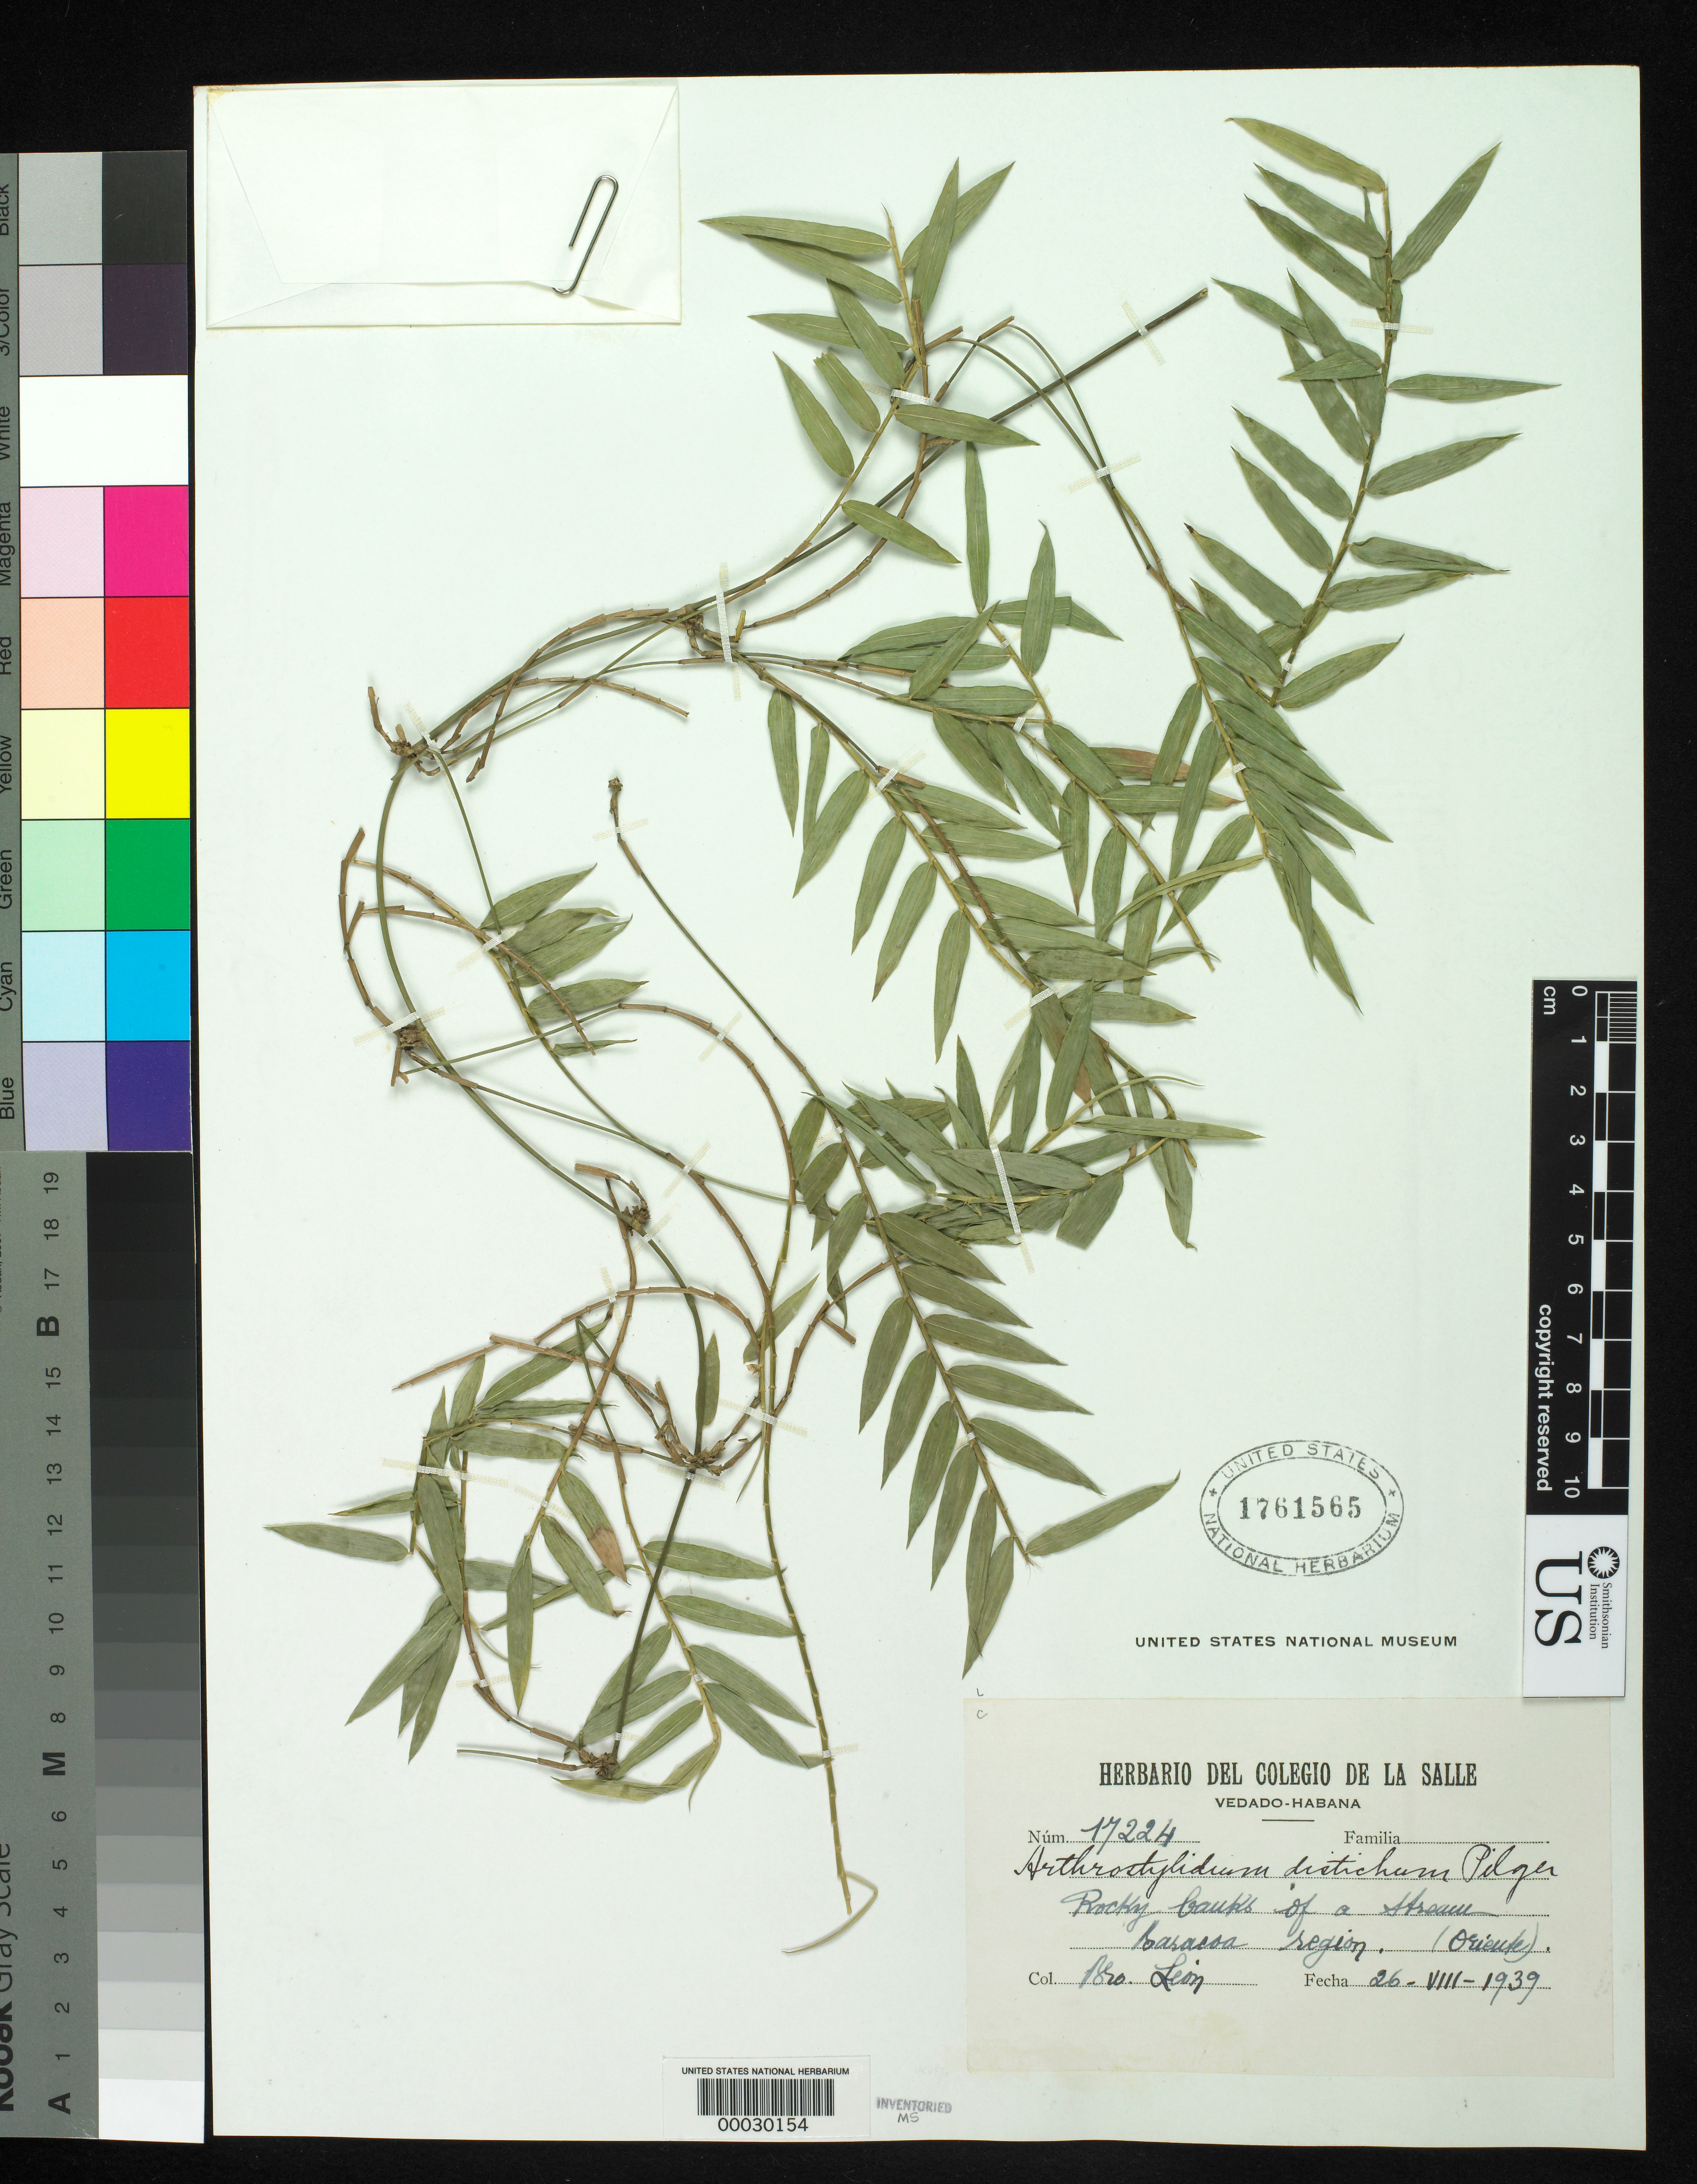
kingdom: Plantae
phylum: Tracheophyta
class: Liliopsida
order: Poales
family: Poaceae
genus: Arthrostylidium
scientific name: Arthrostylidium distichum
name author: Pilg. in Urb.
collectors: Bro. León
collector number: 17224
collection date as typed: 26 Aug 1939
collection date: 1939-08-26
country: Cuba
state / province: Oriente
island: Greater Antilles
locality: Vedado, habana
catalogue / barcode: US 1761565